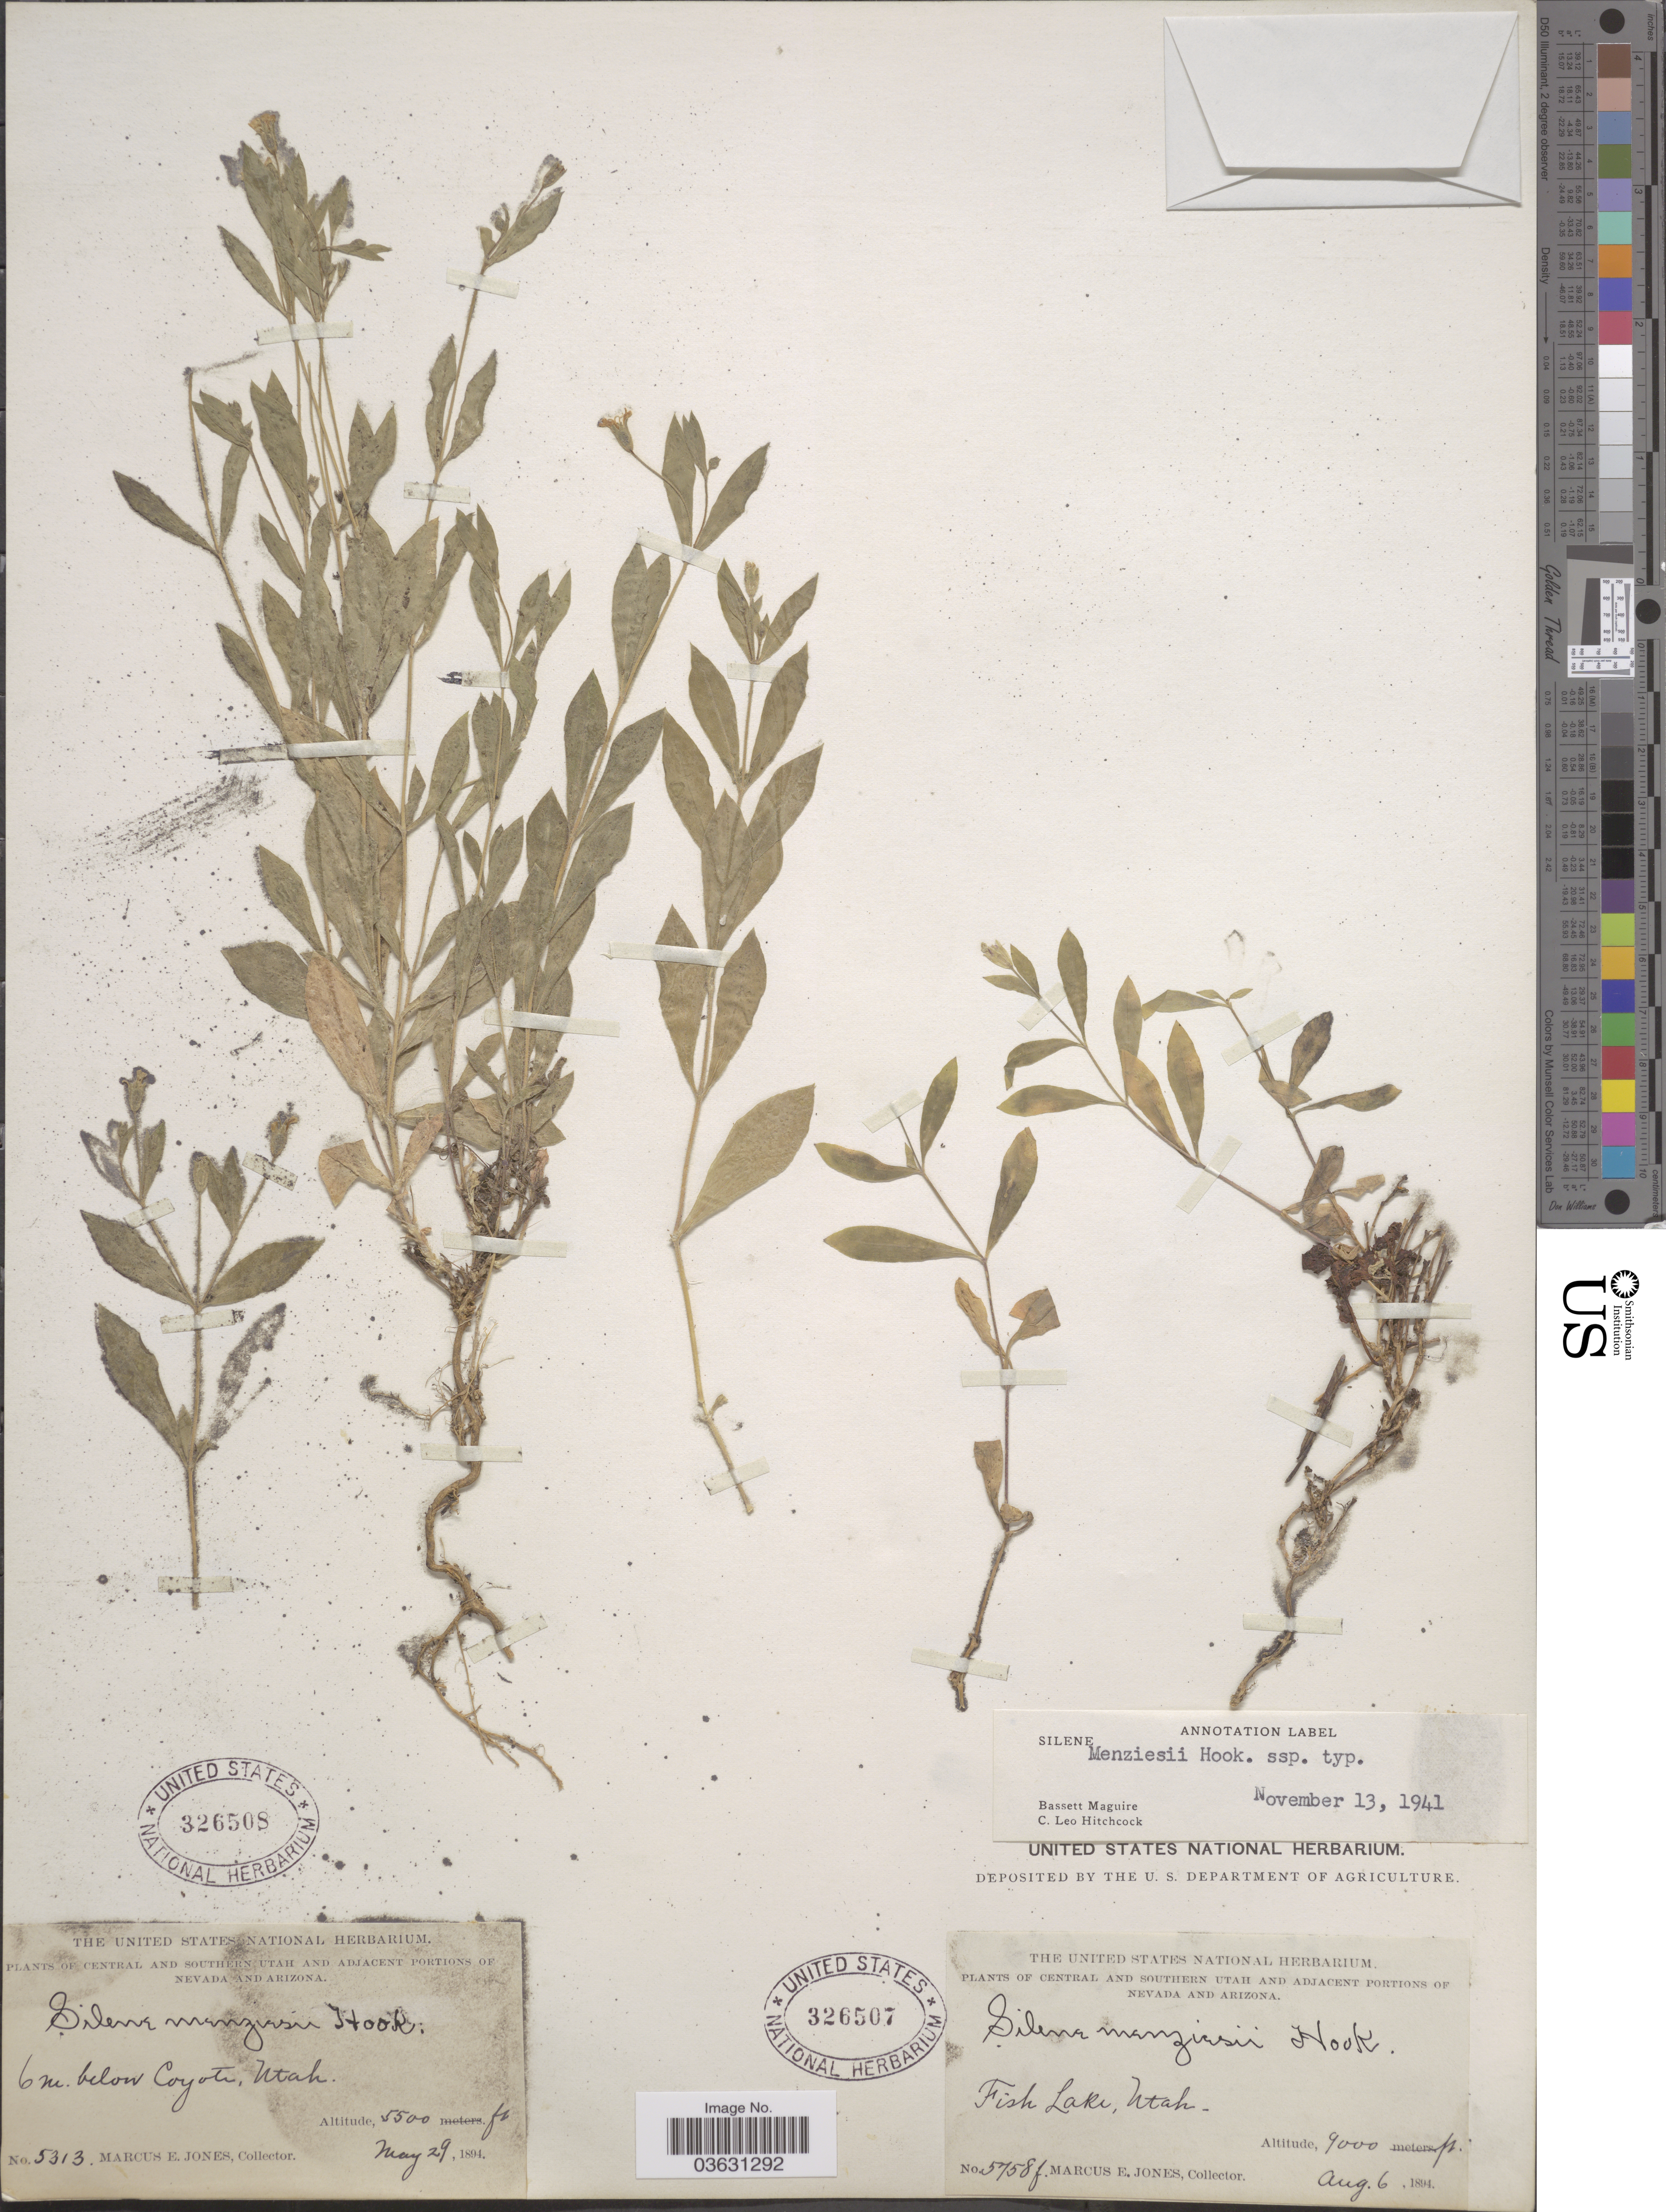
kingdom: Plantae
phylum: Tracheophyta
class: Magnoliopsida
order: Caryophyllales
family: Caryophyllaceae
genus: Silene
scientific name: Silene menziesii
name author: Hook.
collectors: M. E. Jones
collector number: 5313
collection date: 1894-05-29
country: United States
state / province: Utah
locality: Central and Southern Utah. 6 m. below Coyote.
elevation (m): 1676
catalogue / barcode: US 326508